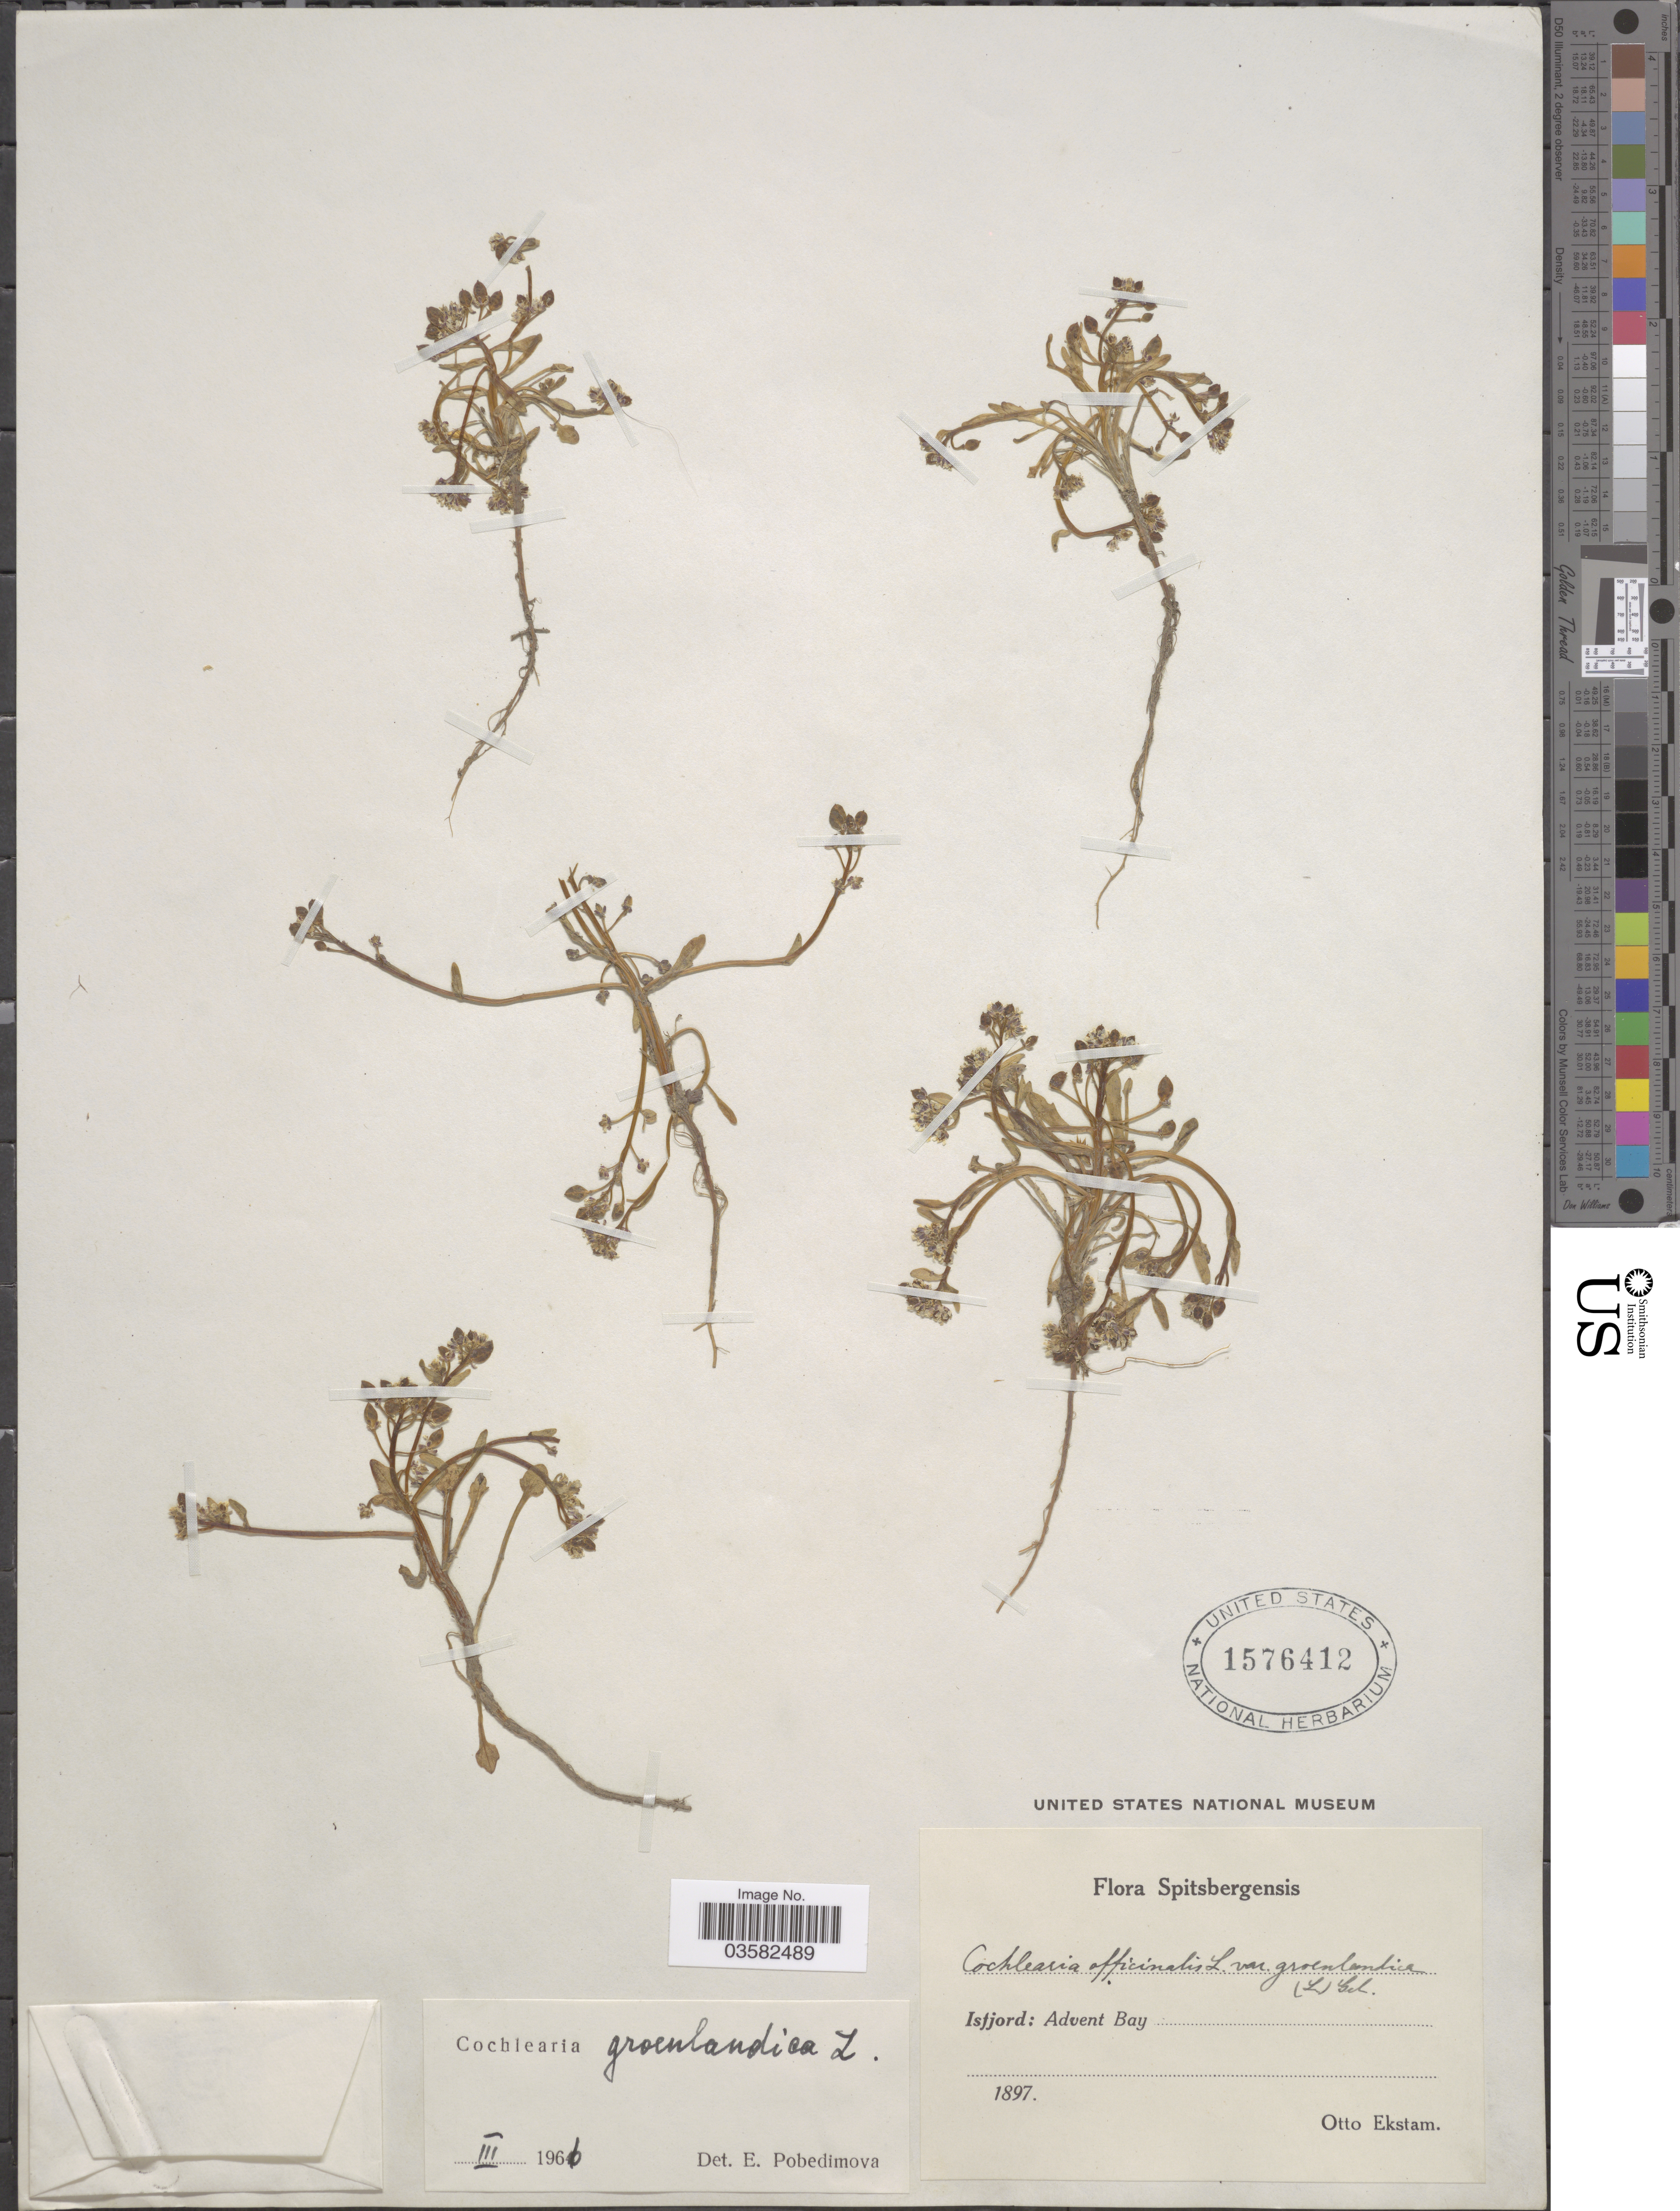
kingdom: Plantae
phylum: Tracheophyta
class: Magnoliopsida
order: Brassicales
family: Brassicaceae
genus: Cochlearia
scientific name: Cochlearia groenlandica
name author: L.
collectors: O. Ekstam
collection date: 1897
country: Norway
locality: Spitsbergensis. Isfjord: Advent Bay.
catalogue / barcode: US 1576412